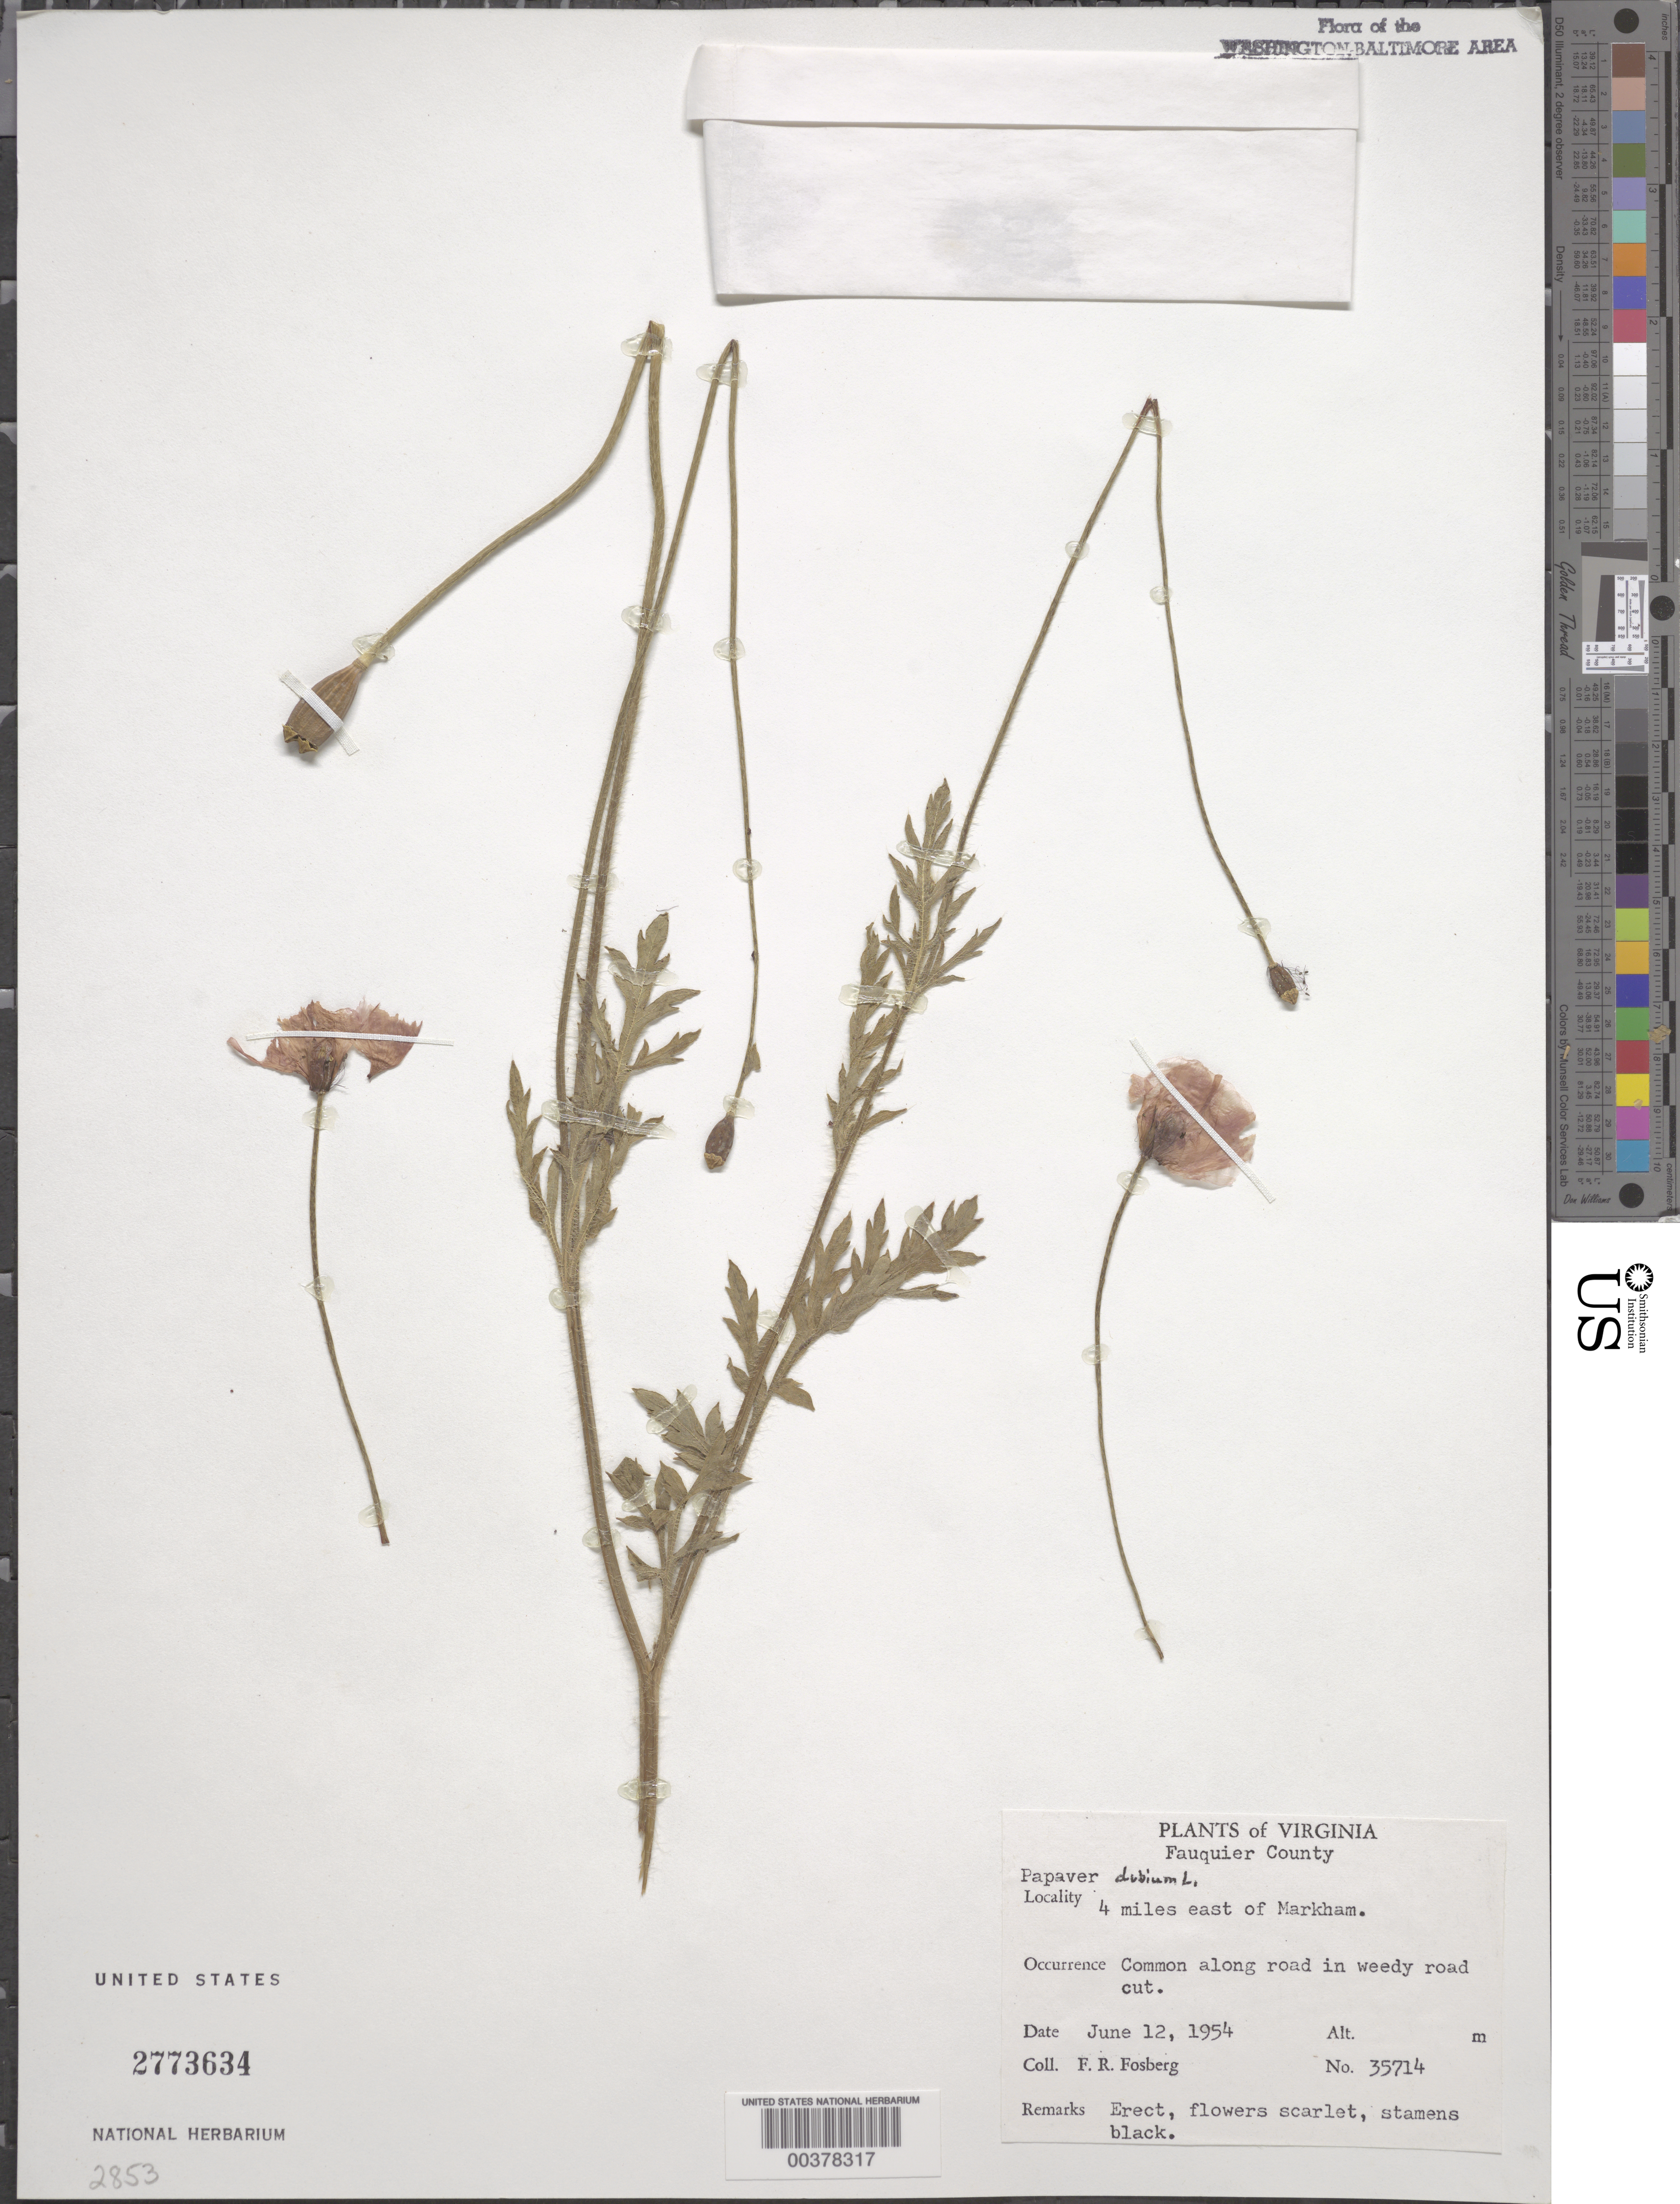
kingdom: Plantae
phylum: Tracheophyta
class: Magnoliopsida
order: Ranunculales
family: Papaveraceae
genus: Papaver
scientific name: Papaver dubium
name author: L.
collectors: F. R. Fosberg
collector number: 35714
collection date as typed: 12 Jun 1954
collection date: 1954-06-12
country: United States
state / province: Virginia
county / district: Fauquier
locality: East of Markham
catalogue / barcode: US 2773634